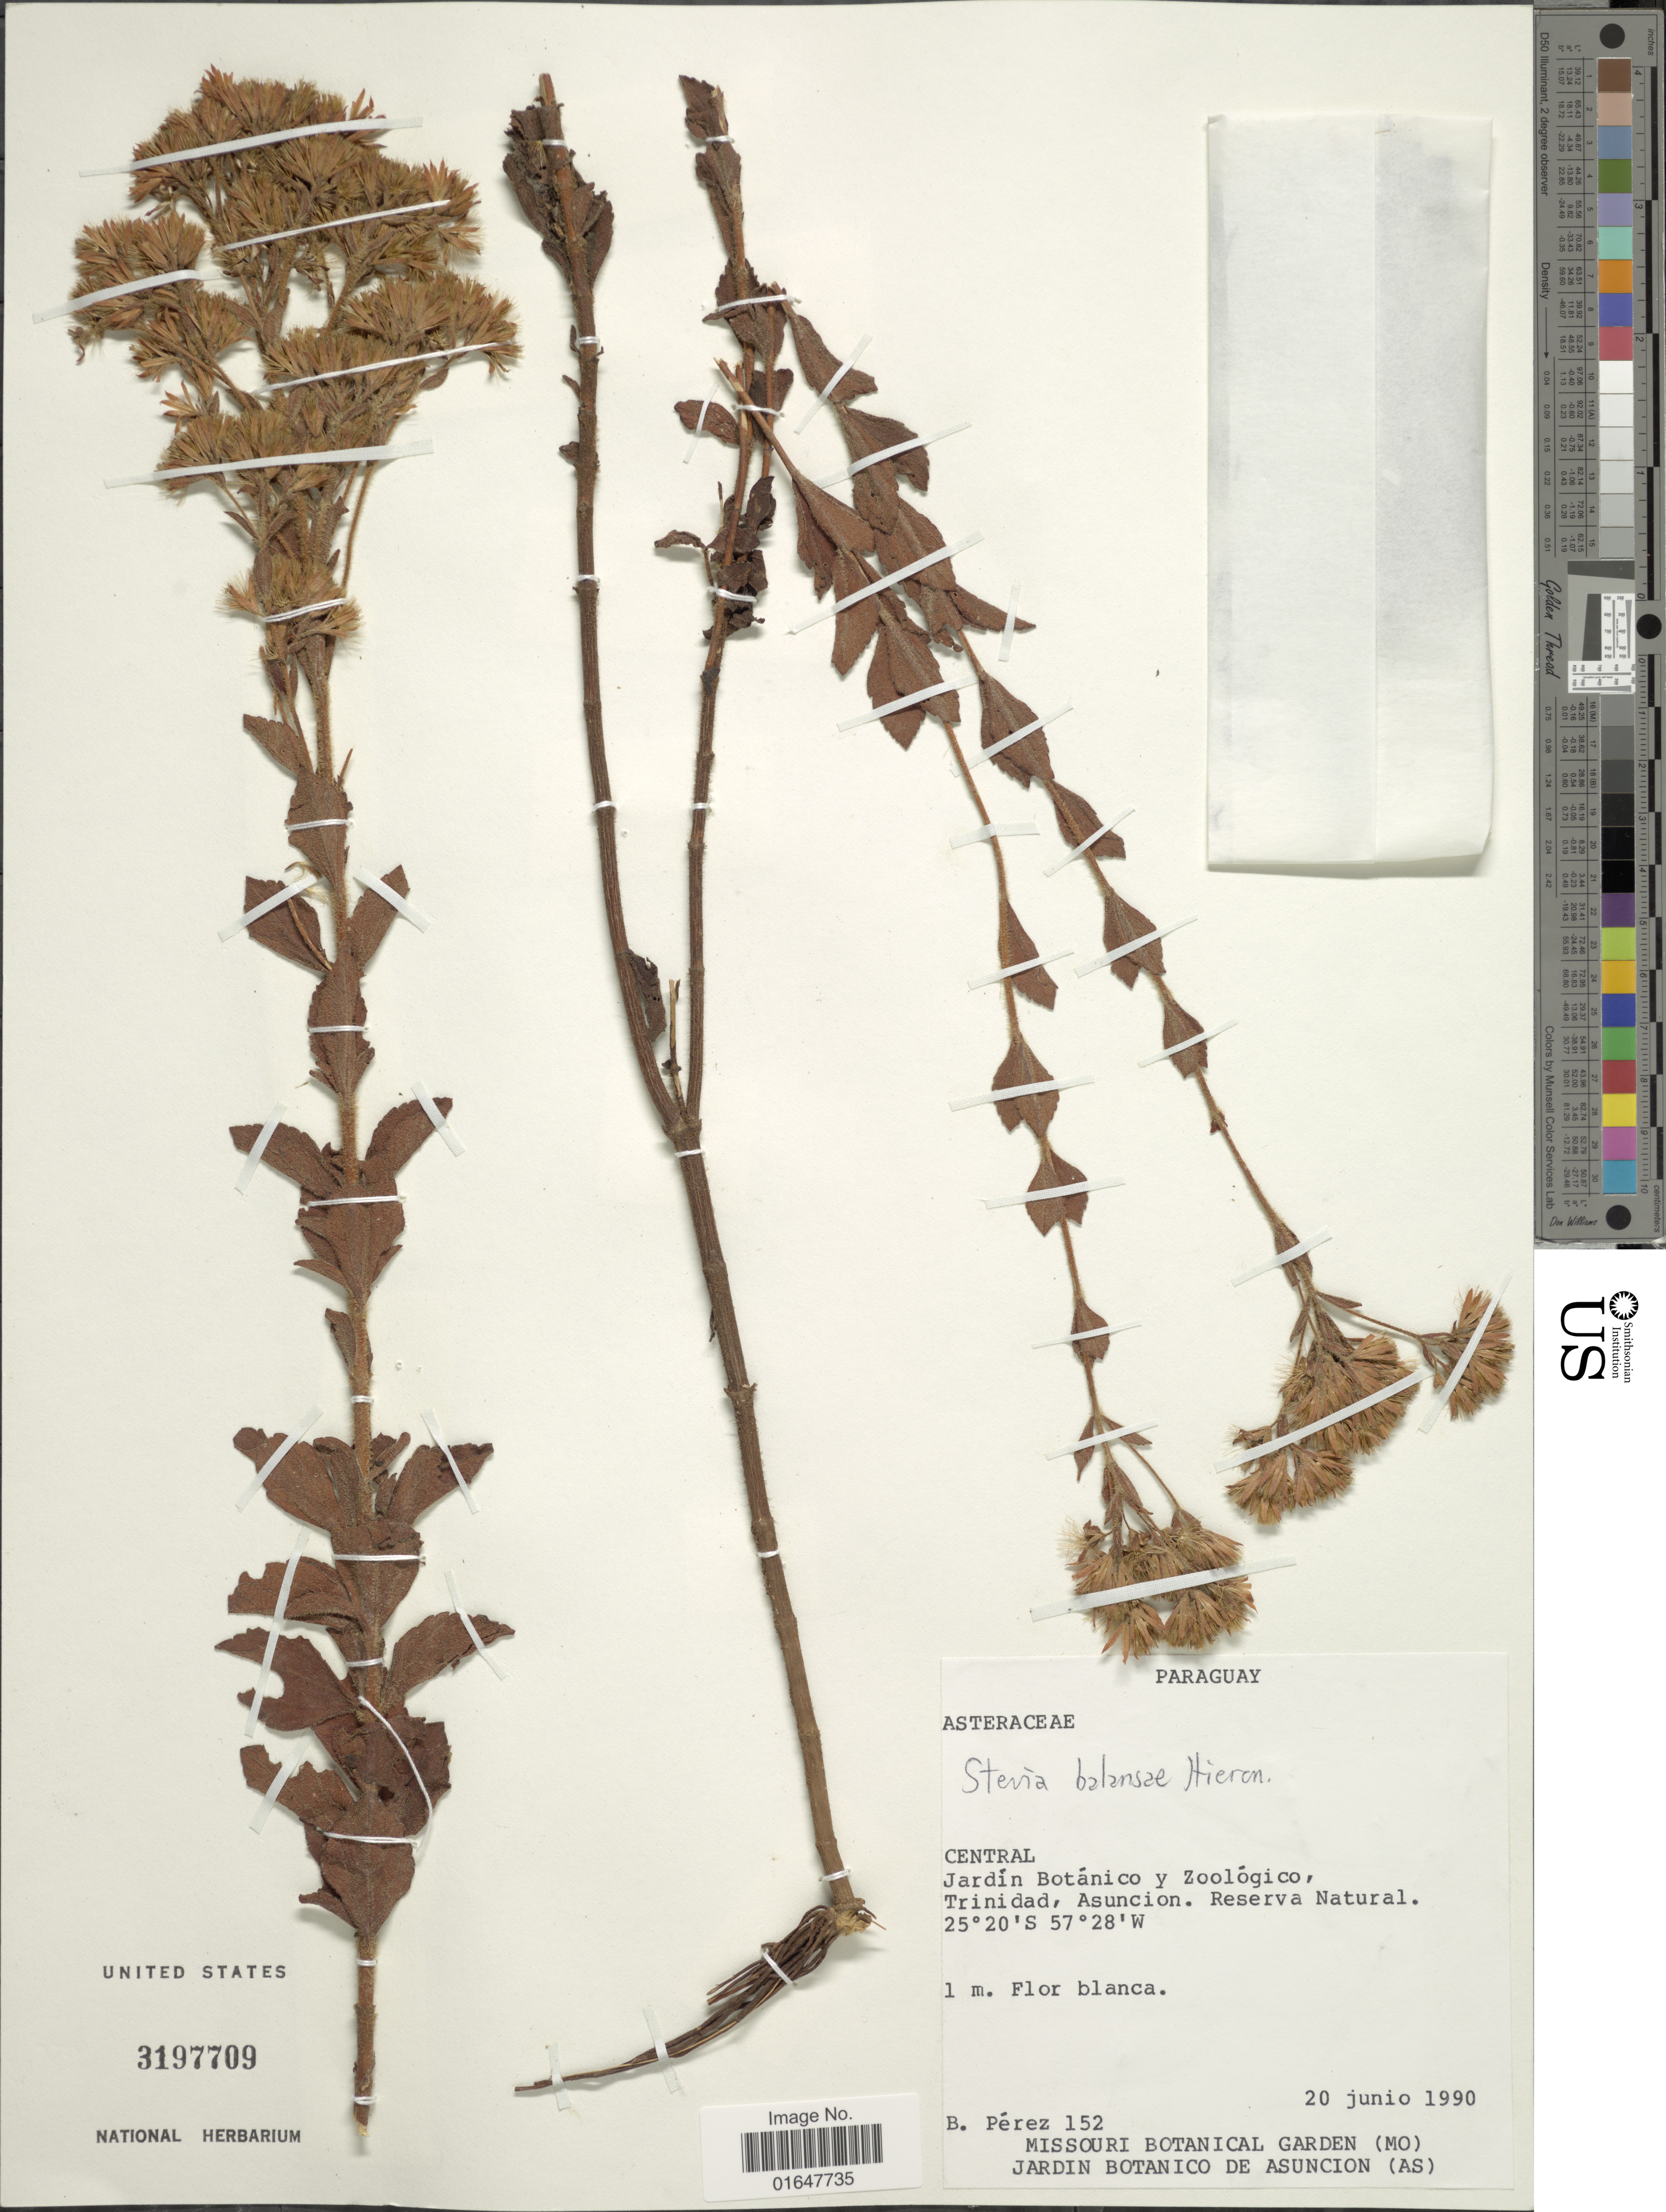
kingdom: Plantae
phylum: Tracheophyta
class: Magnoliopsida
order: Asterales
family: Asteraceae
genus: Stevia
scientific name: Stevia balansae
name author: Hieron.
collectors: B. Pérez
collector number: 152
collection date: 1990-06-20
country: Paraguay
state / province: Central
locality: Jardin Botanico y Zoologico, Trinidad, Ascuncion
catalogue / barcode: US 3197709